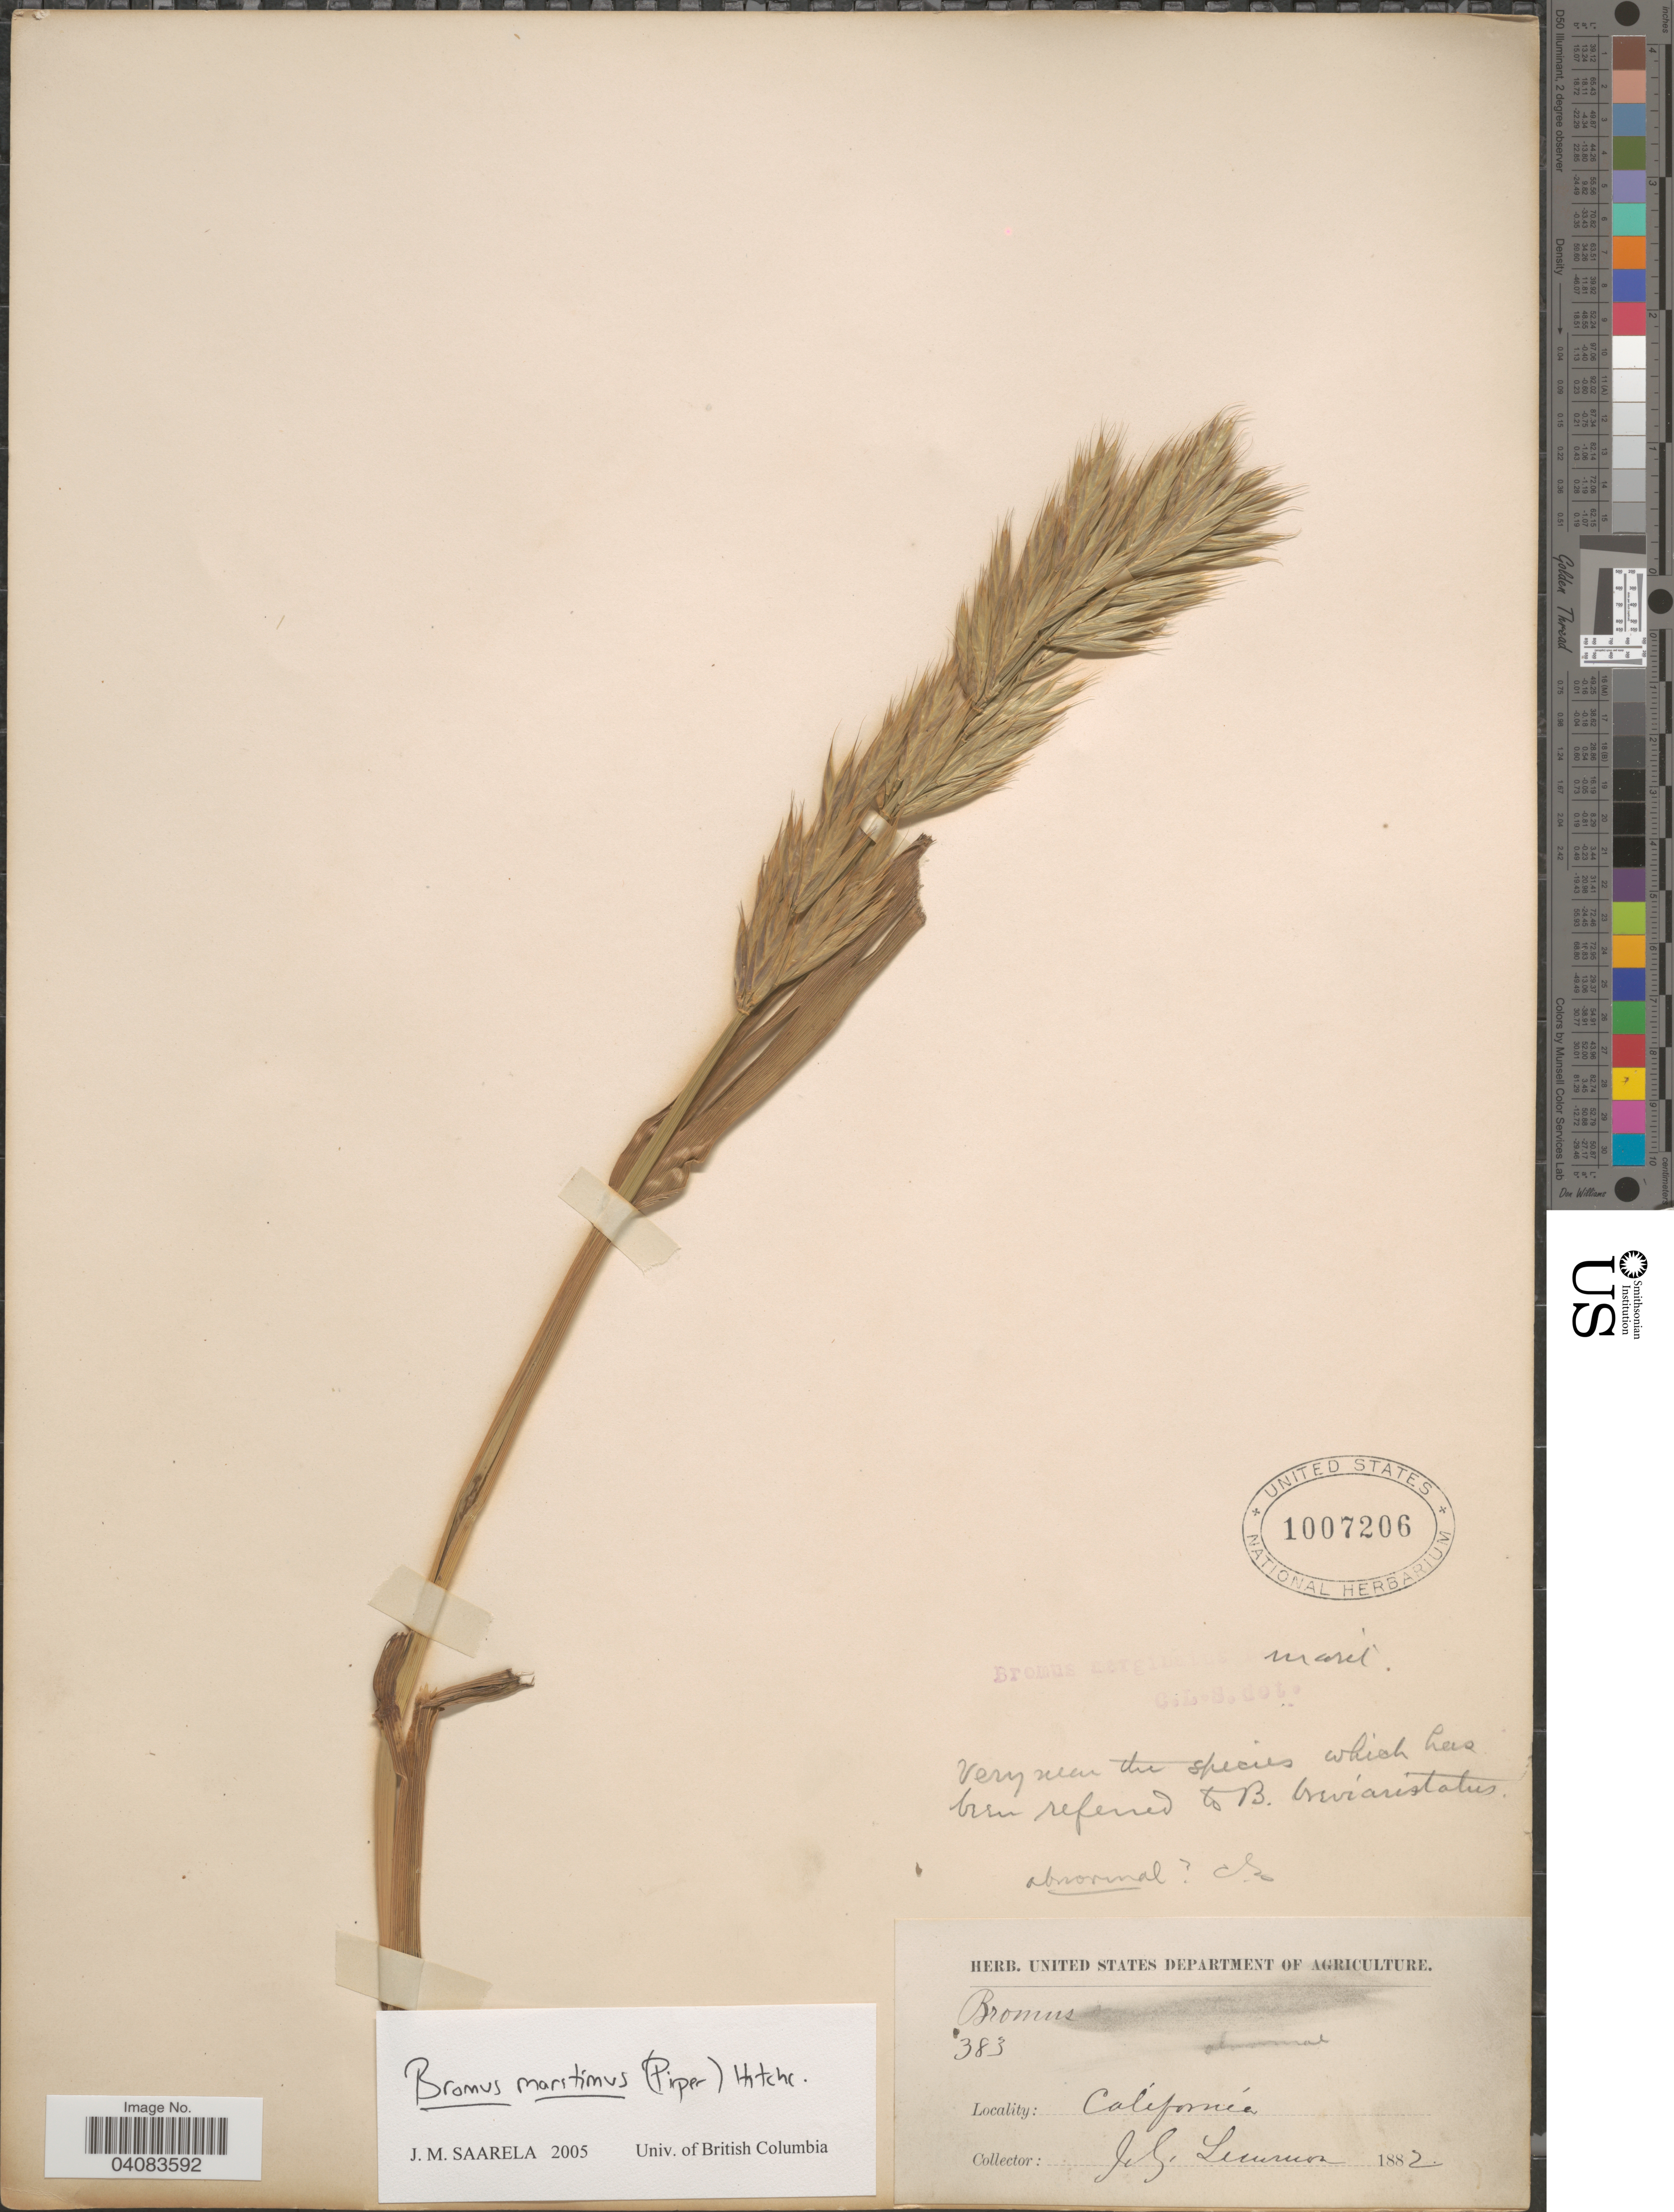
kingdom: Plantae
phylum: Tracheophyta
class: Liliopsida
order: Poales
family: Poaceae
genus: Bromus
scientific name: Bromus marginatus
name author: Nees ex Steud.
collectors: J. Lemmon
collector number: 383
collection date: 1882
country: United States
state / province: California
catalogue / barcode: US 1007206